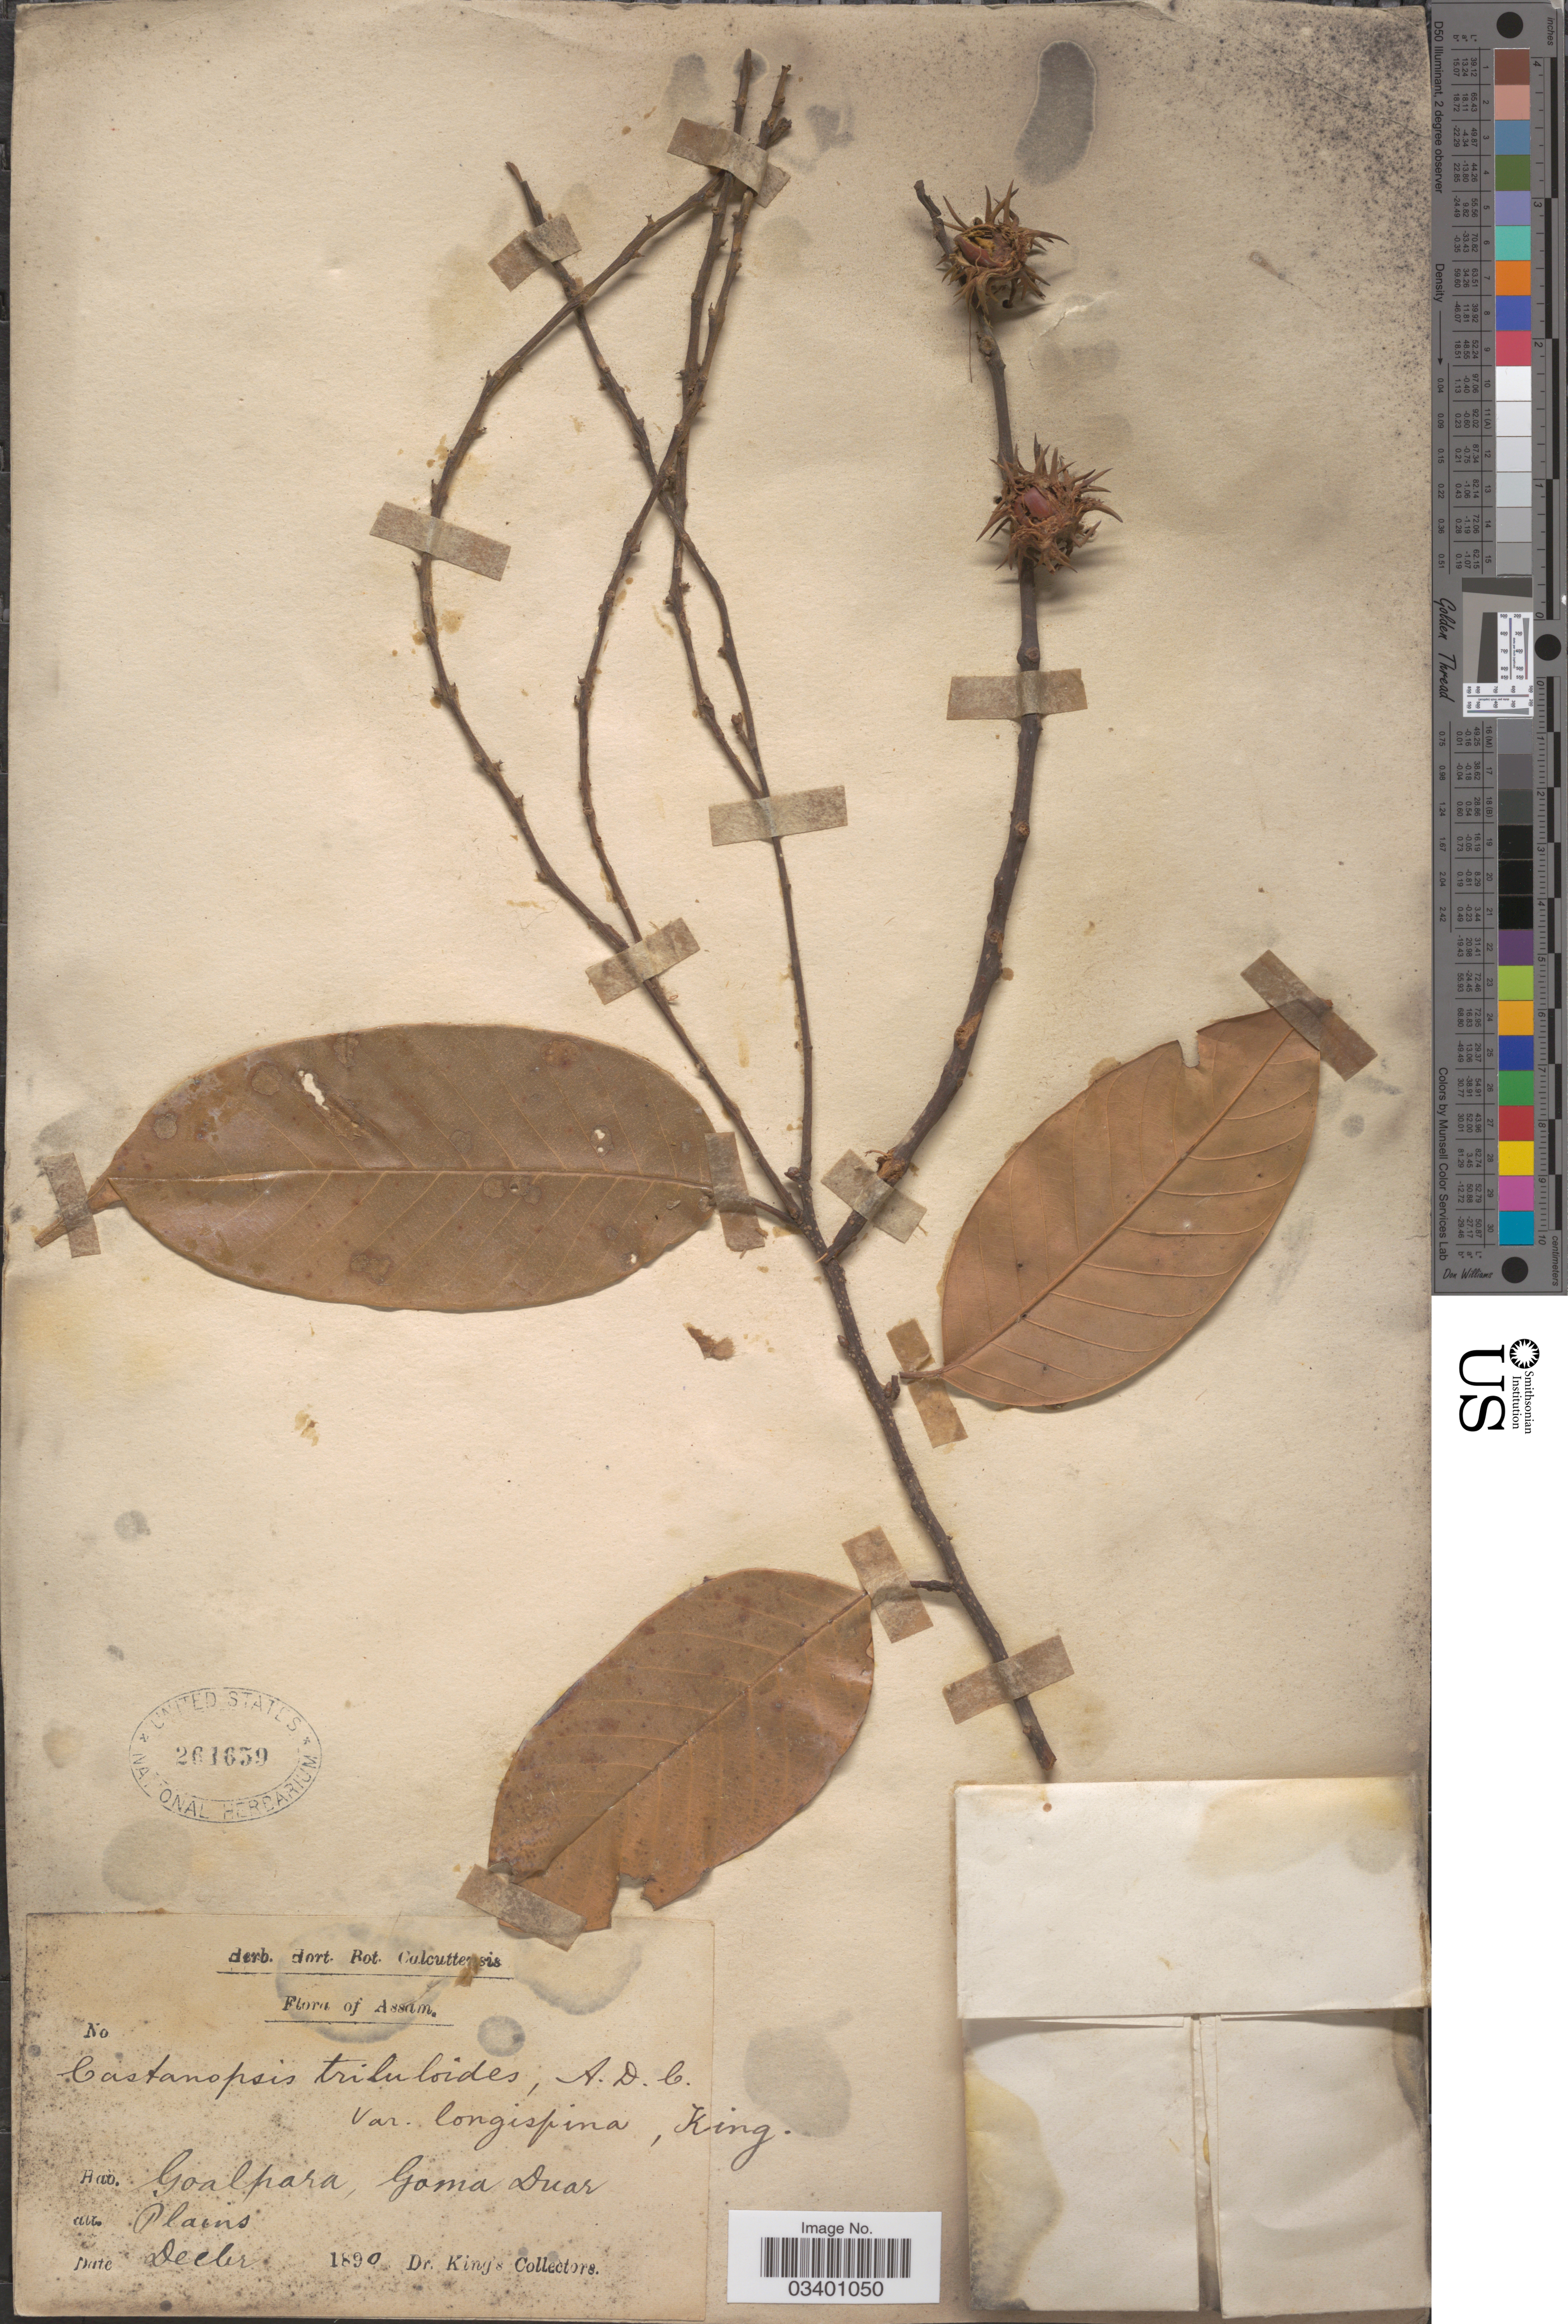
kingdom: Plantae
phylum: Tracheophyta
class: Magnoliopsida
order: Fagales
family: Fagaceae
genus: Castanopsis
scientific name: Castanopsis ferox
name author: Spach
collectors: Dr. King's collector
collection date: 1890-12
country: India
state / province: Assam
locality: Goalpara, Goma Duar.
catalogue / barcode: US 261659